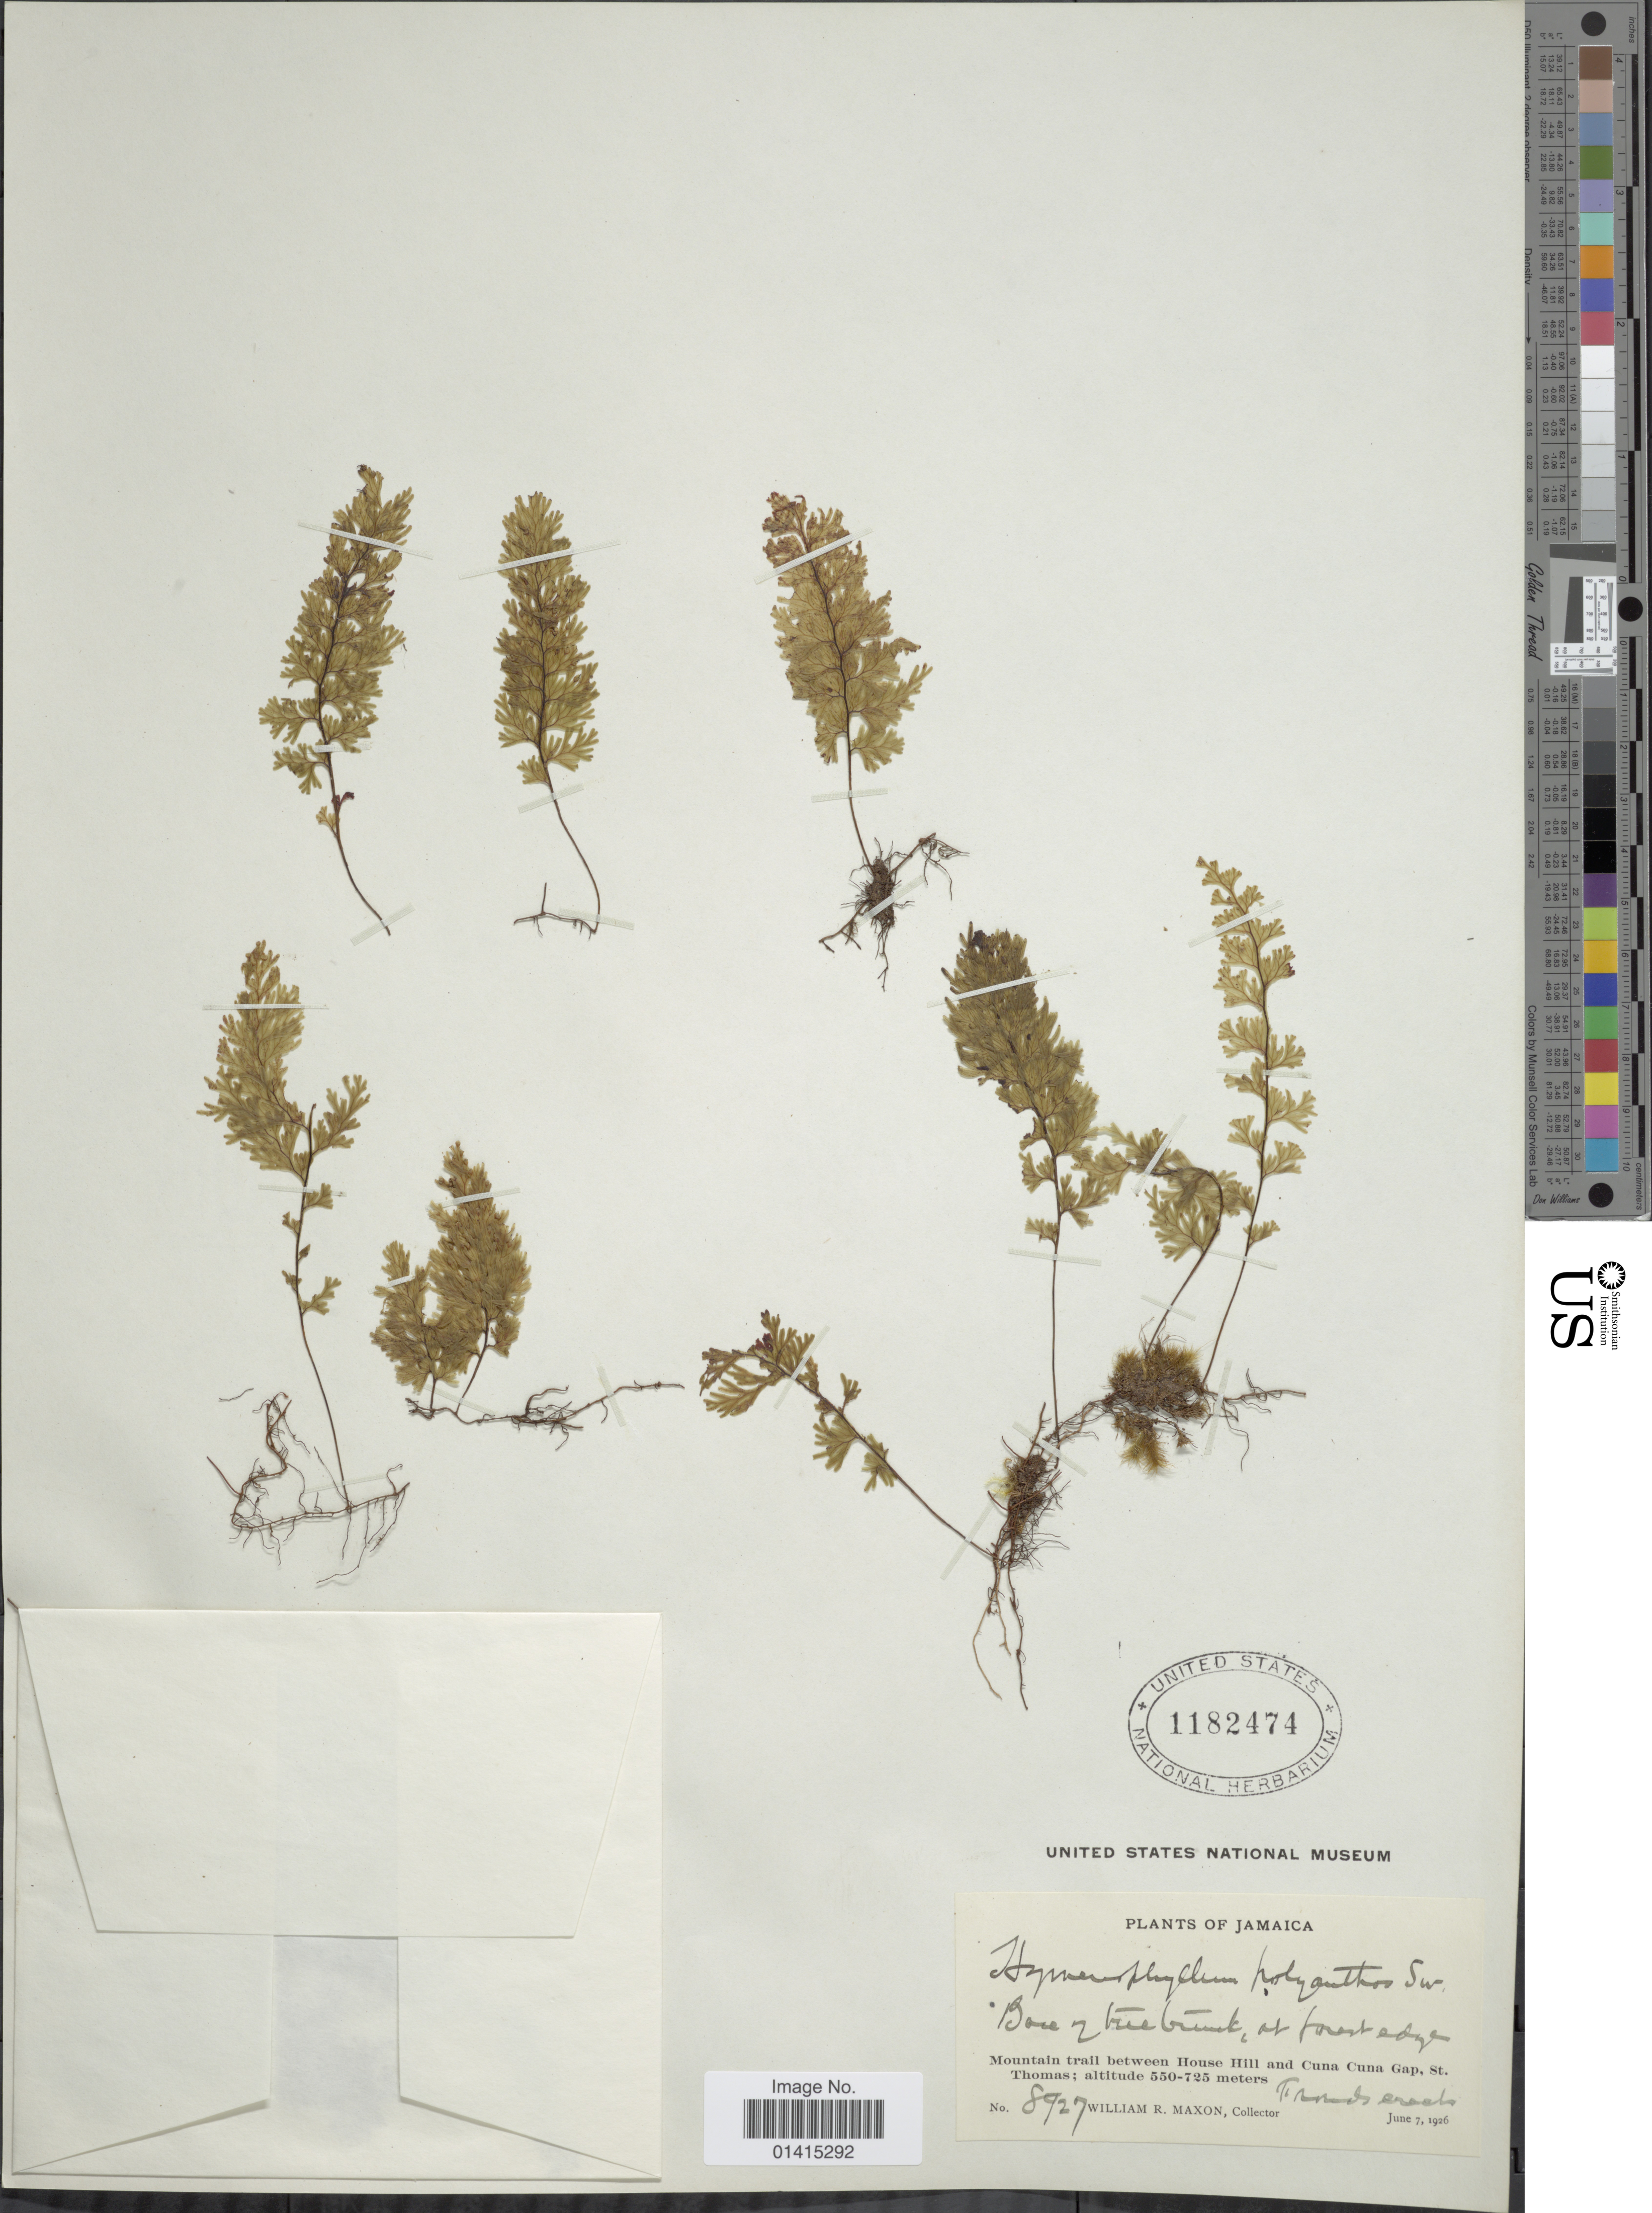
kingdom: Plantae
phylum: Tracheophyta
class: Polypodiopsida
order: Hymenophyllales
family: Hymenophyllaceae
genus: Hymenophyllum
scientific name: Hymenophyllum polyanthos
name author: (Sw.) Sw.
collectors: W. R. Maxon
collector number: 8927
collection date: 1926-06-07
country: Jamaica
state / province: Saint Thomas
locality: Mountain trail between House Hill and Cuna Cuna Gap, St. Thomas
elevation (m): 550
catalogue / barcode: US 1182474